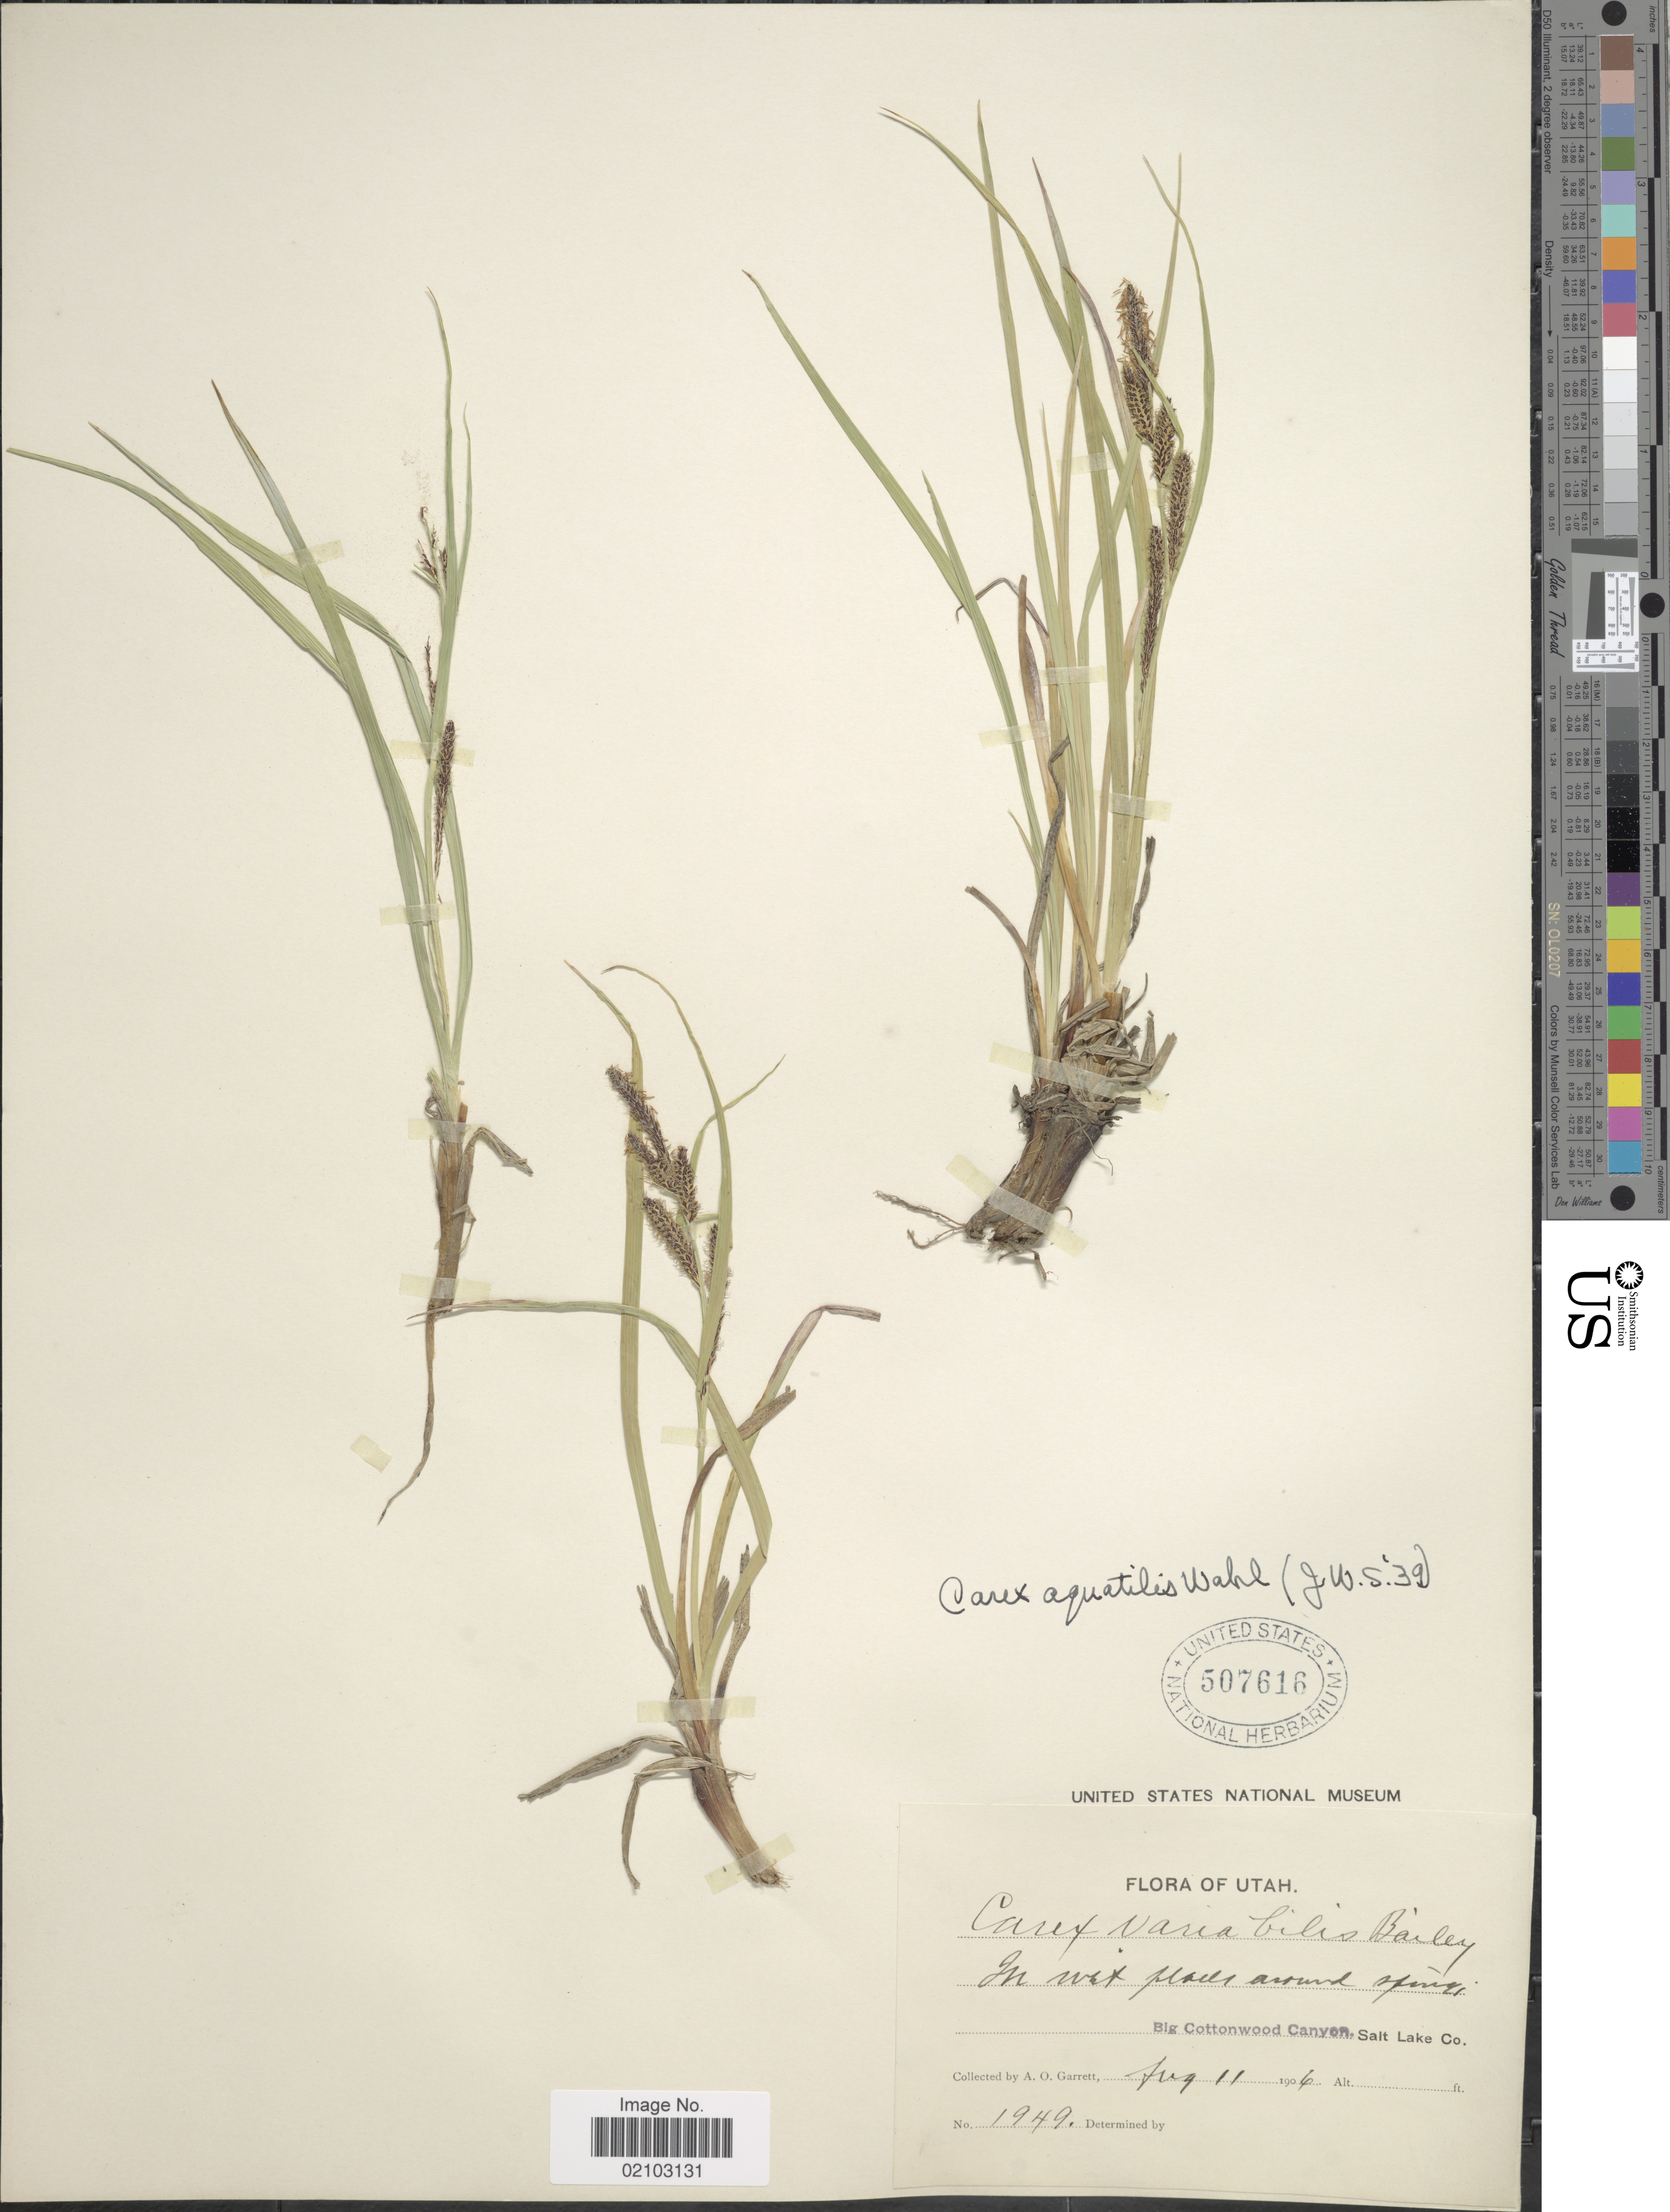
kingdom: Plantae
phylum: Tracheophyta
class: Liliopsida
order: Poales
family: Cyperaceae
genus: Carex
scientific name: Carex aquatilis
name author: Wahlenb.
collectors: A. O. Garrett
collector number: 1949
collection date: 1906-08-11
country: United States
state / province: Utah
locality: Big Cottonwood Canyon, Salt Lake Co.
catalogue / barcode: US 507616